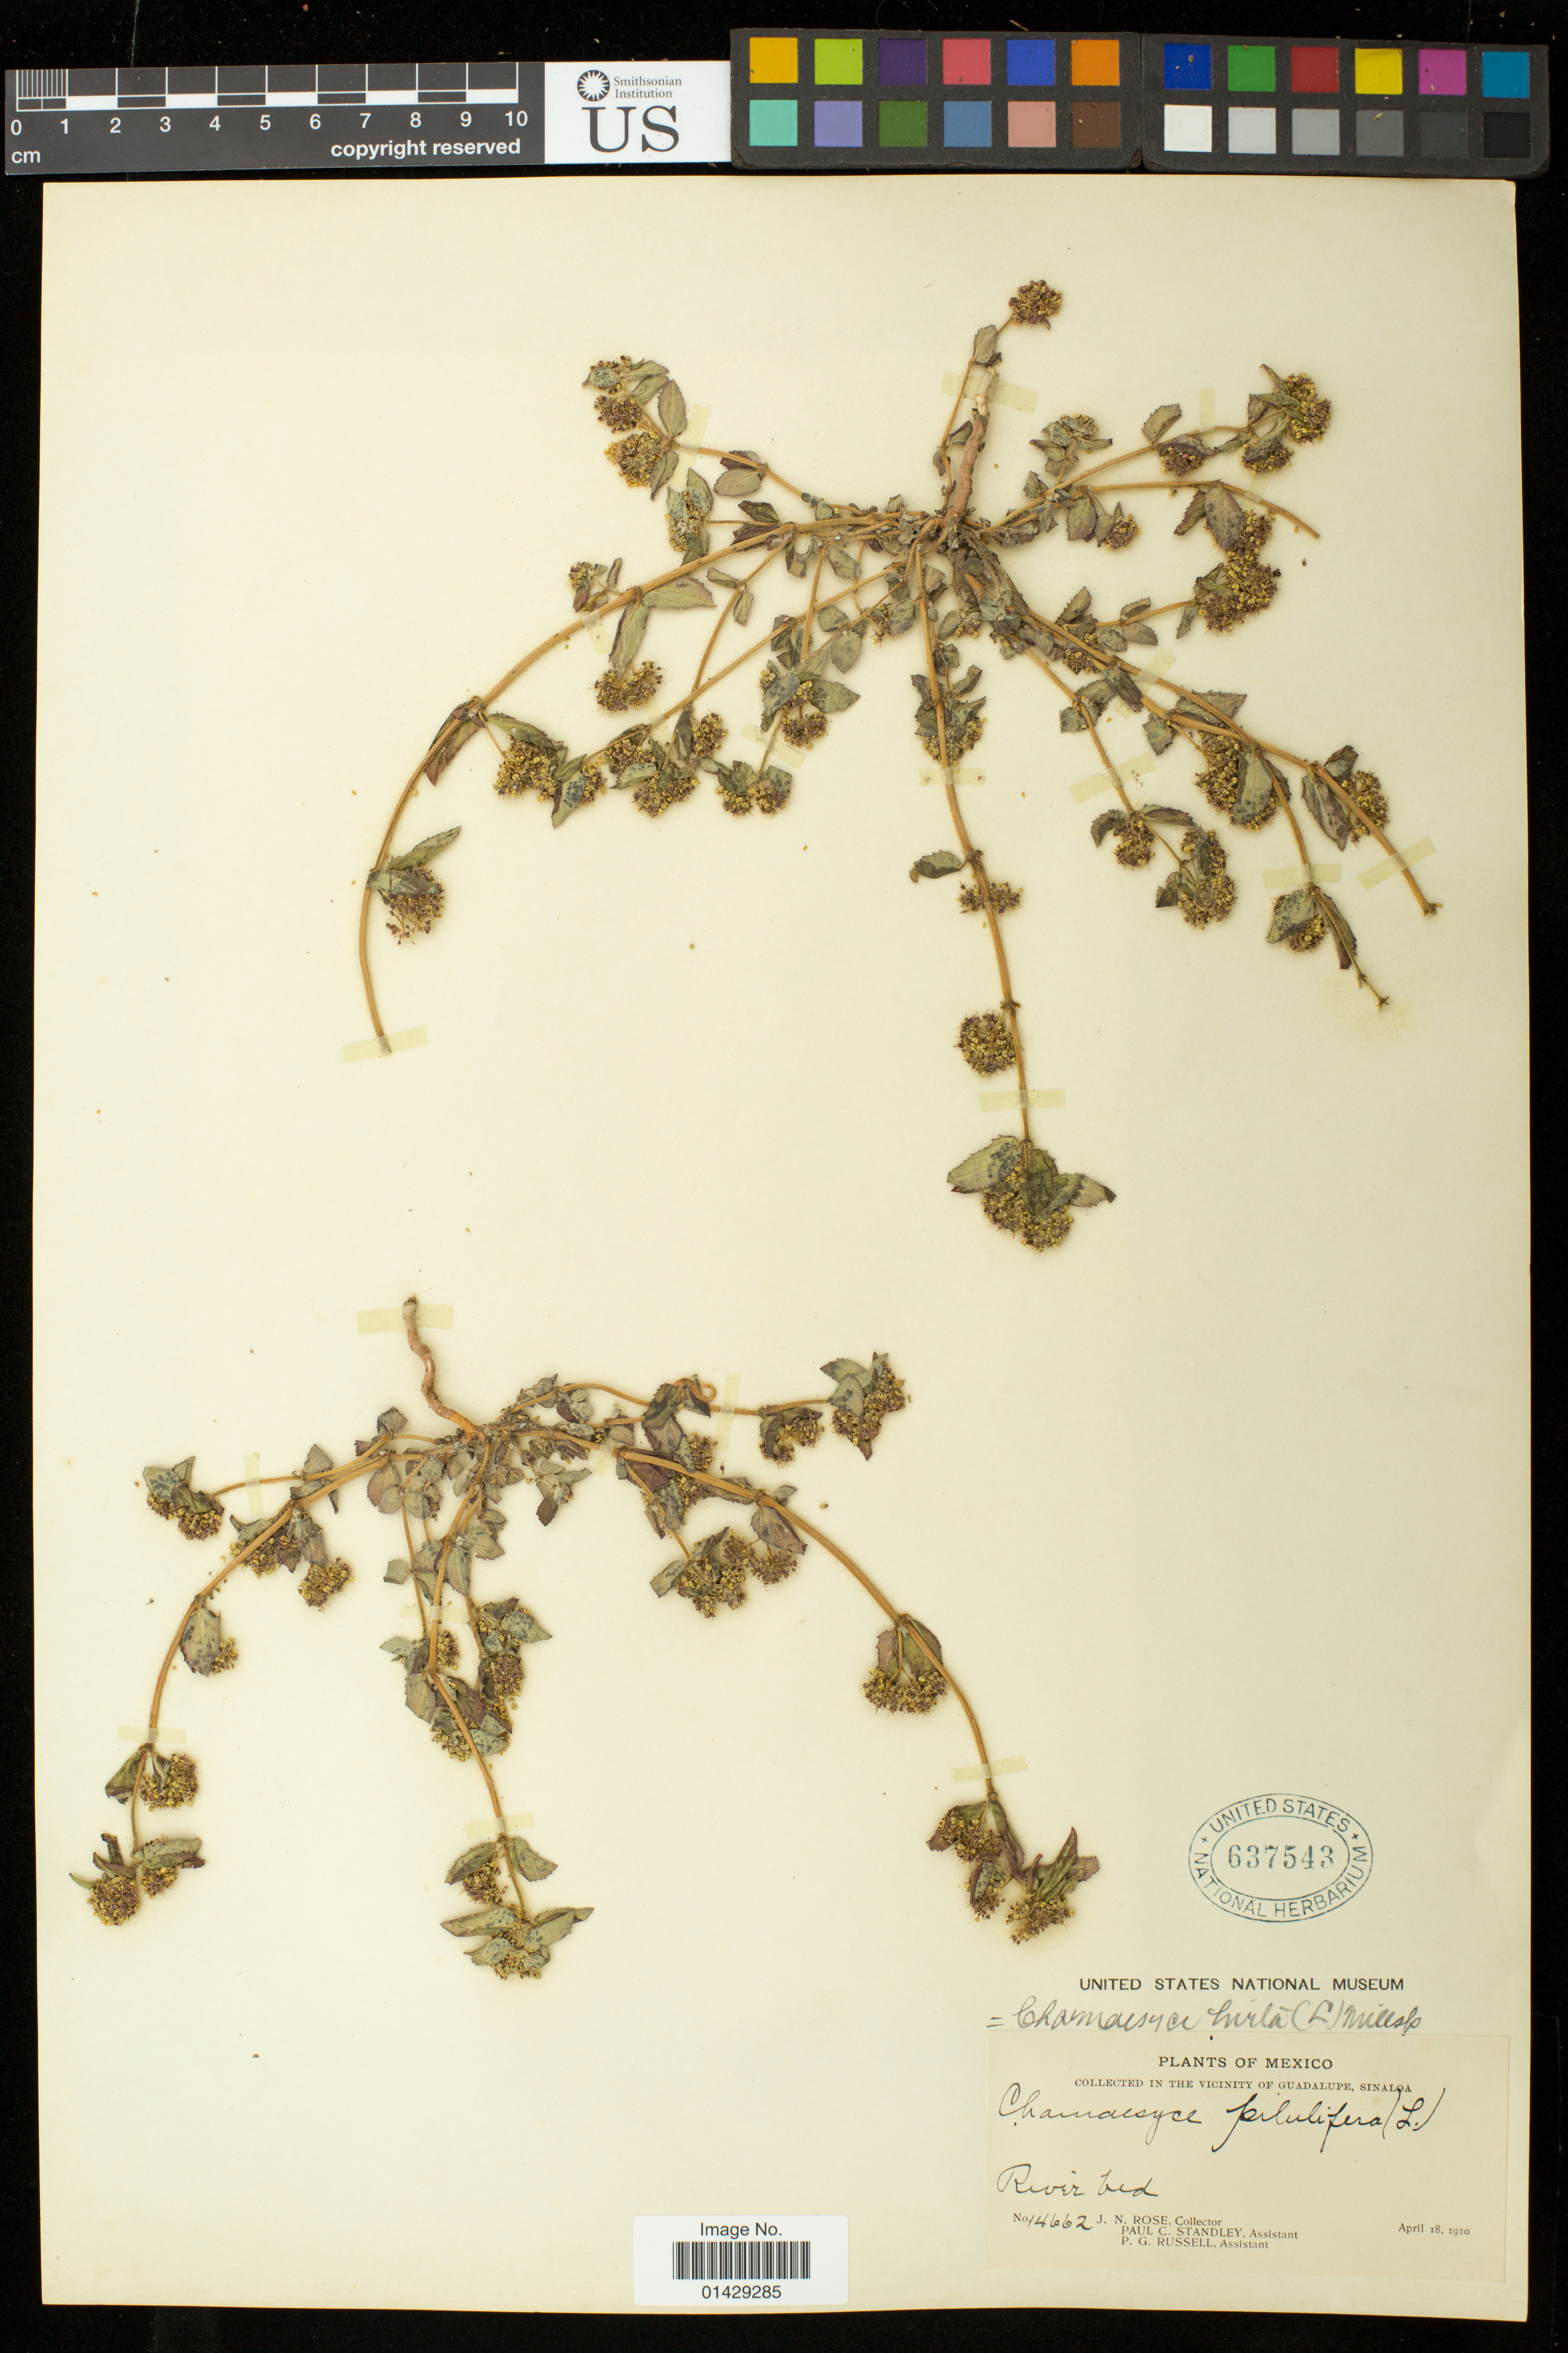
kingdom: Plantae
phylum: Tracheophyta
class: Magnoliopsida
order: Malpighiales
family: Euphorbiaceae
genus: Euphorbia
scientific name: Euphorbia hirta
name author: L.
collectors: J. N. Rose, P. C. Standley & P. G. Russell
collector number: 14662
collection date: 1910-04-18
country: Mexico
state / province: Sinaloa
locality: Vicinity of Guadalupe.; River bed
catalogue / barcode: US 637543